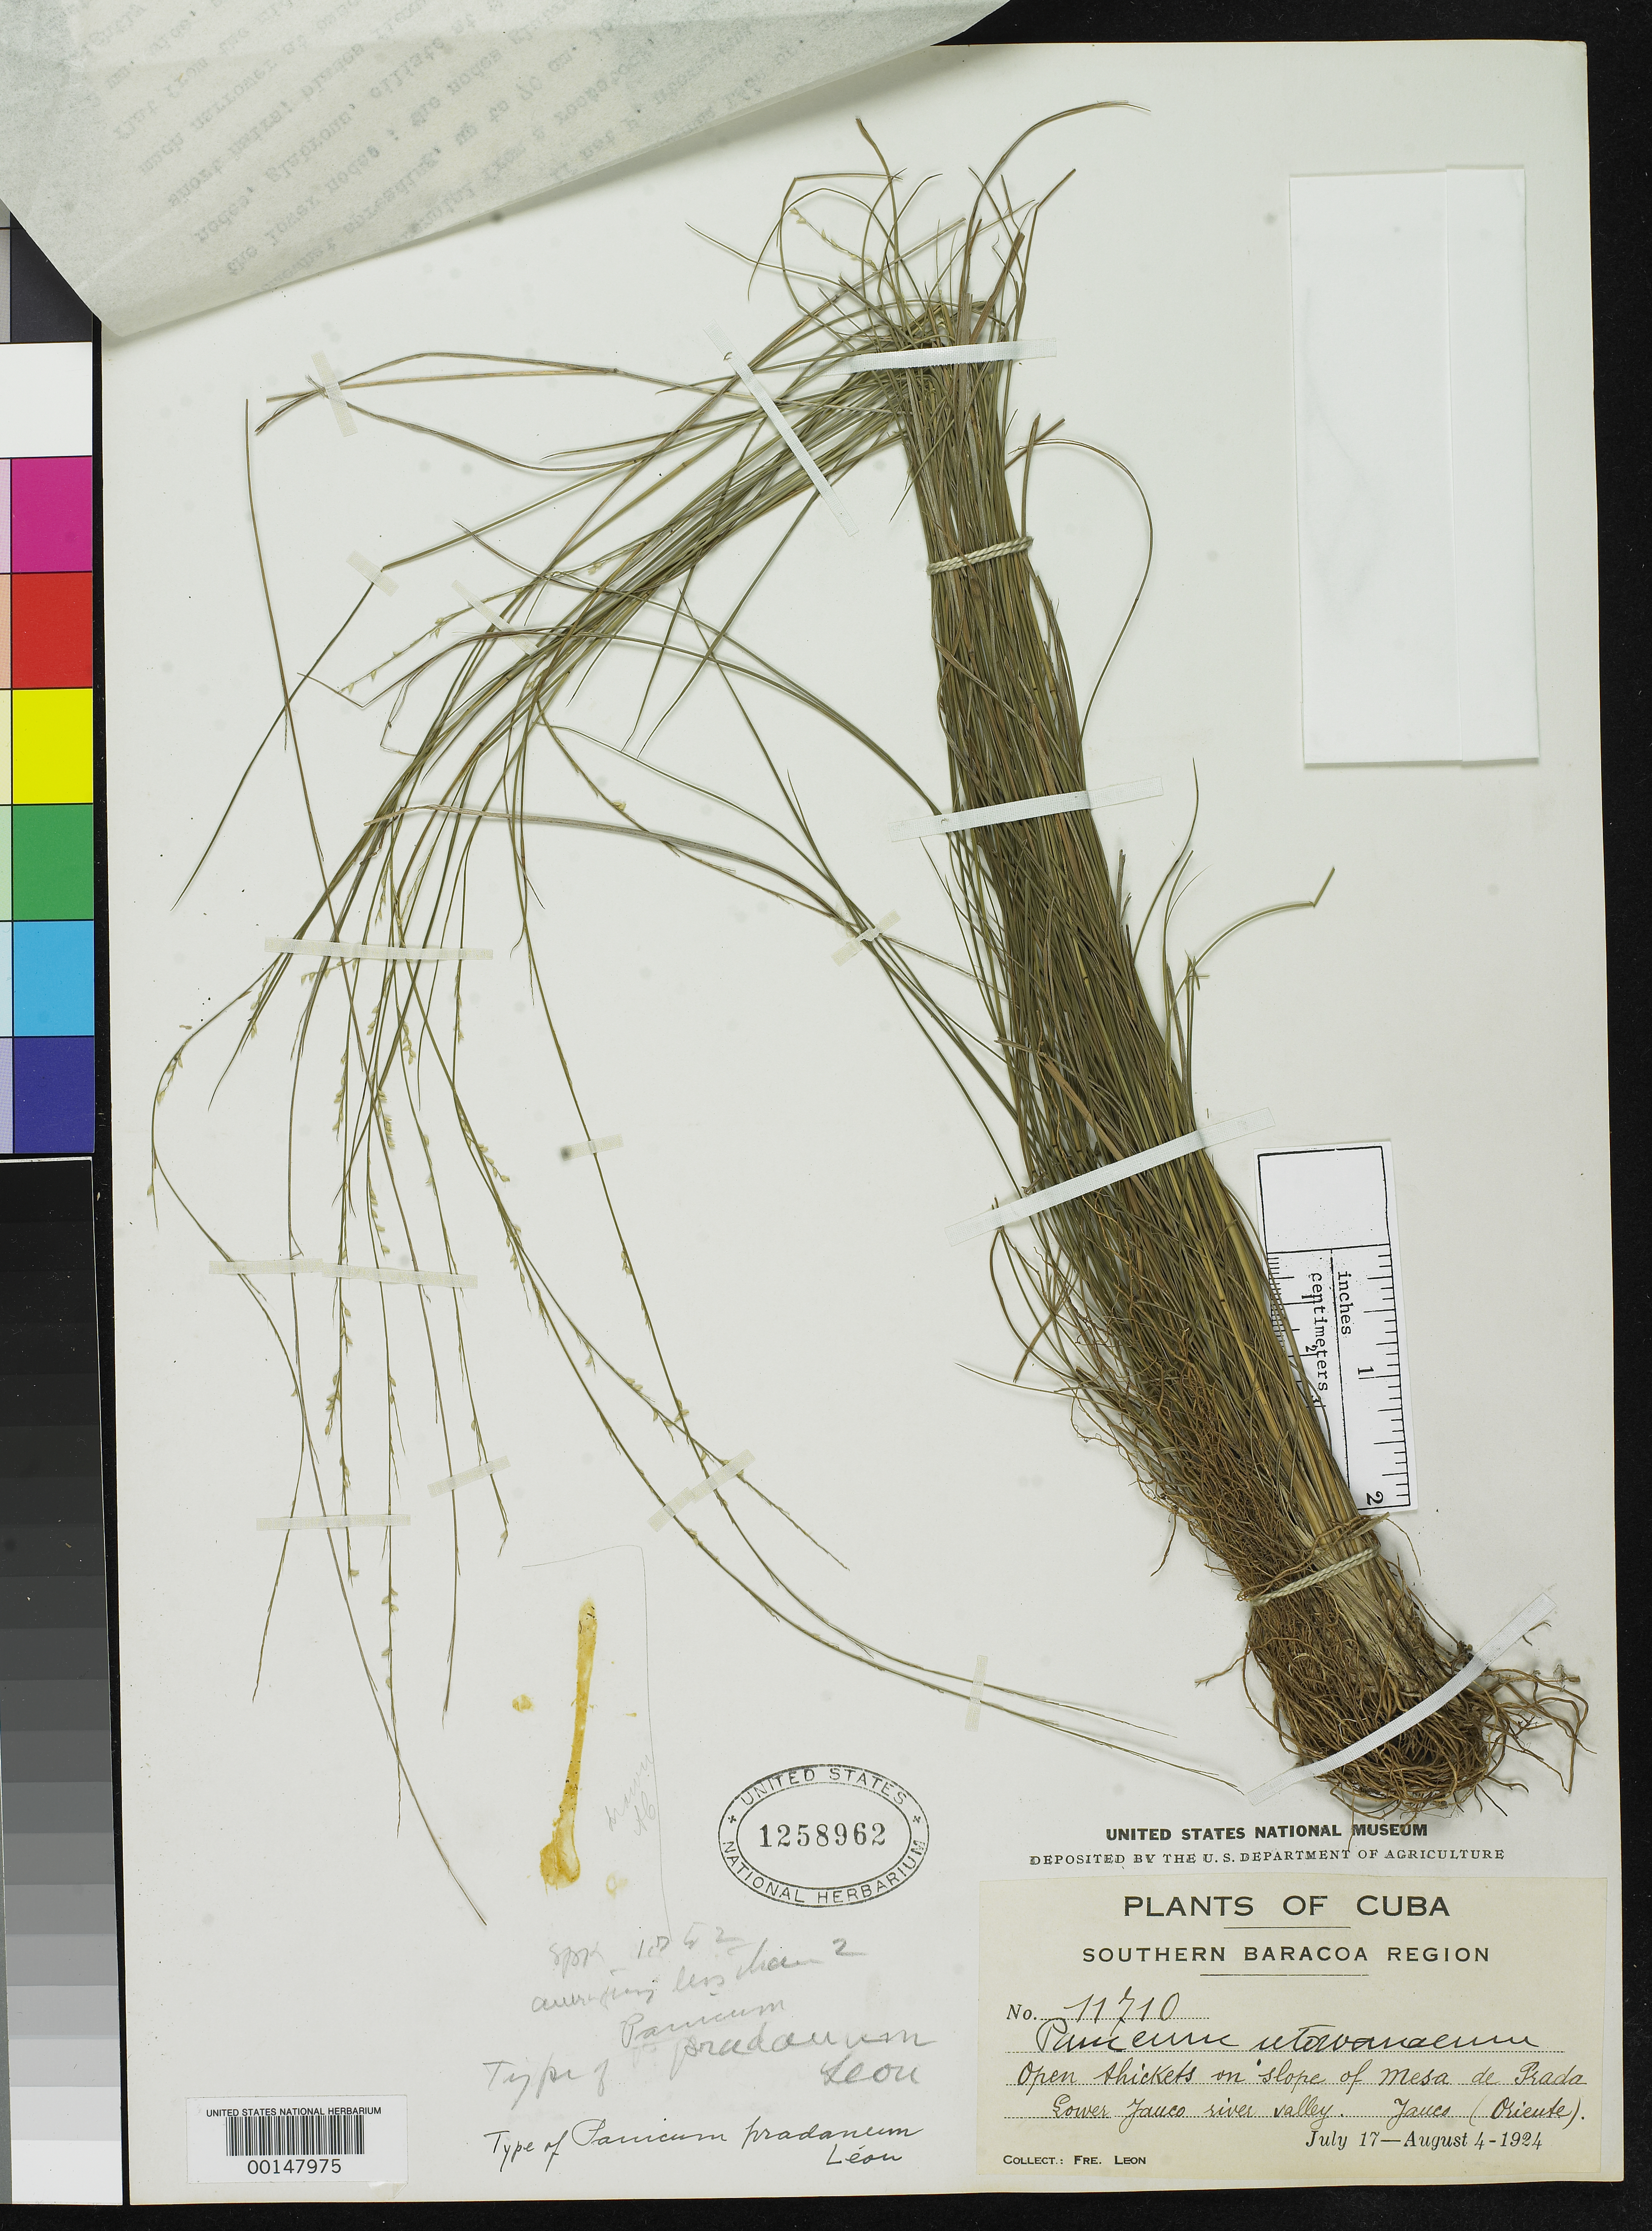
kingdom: Plantae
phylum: Tracheophyta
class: Liliopsida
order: Poales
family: Poaceae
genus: Panicum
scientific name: Panicum pradanum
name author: León ex Hitchc.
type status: Holotype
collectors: Bro. León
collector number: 11710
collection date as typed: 17 Jul 1924 to 04 Aug 1924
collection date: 1924-07-17/1924-08-04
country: Cuba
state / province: Oriente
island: Greater Antilles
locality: Slope of Mesa de Prada, lower Jauco River valley, Jauco.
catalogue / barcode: US 1258962